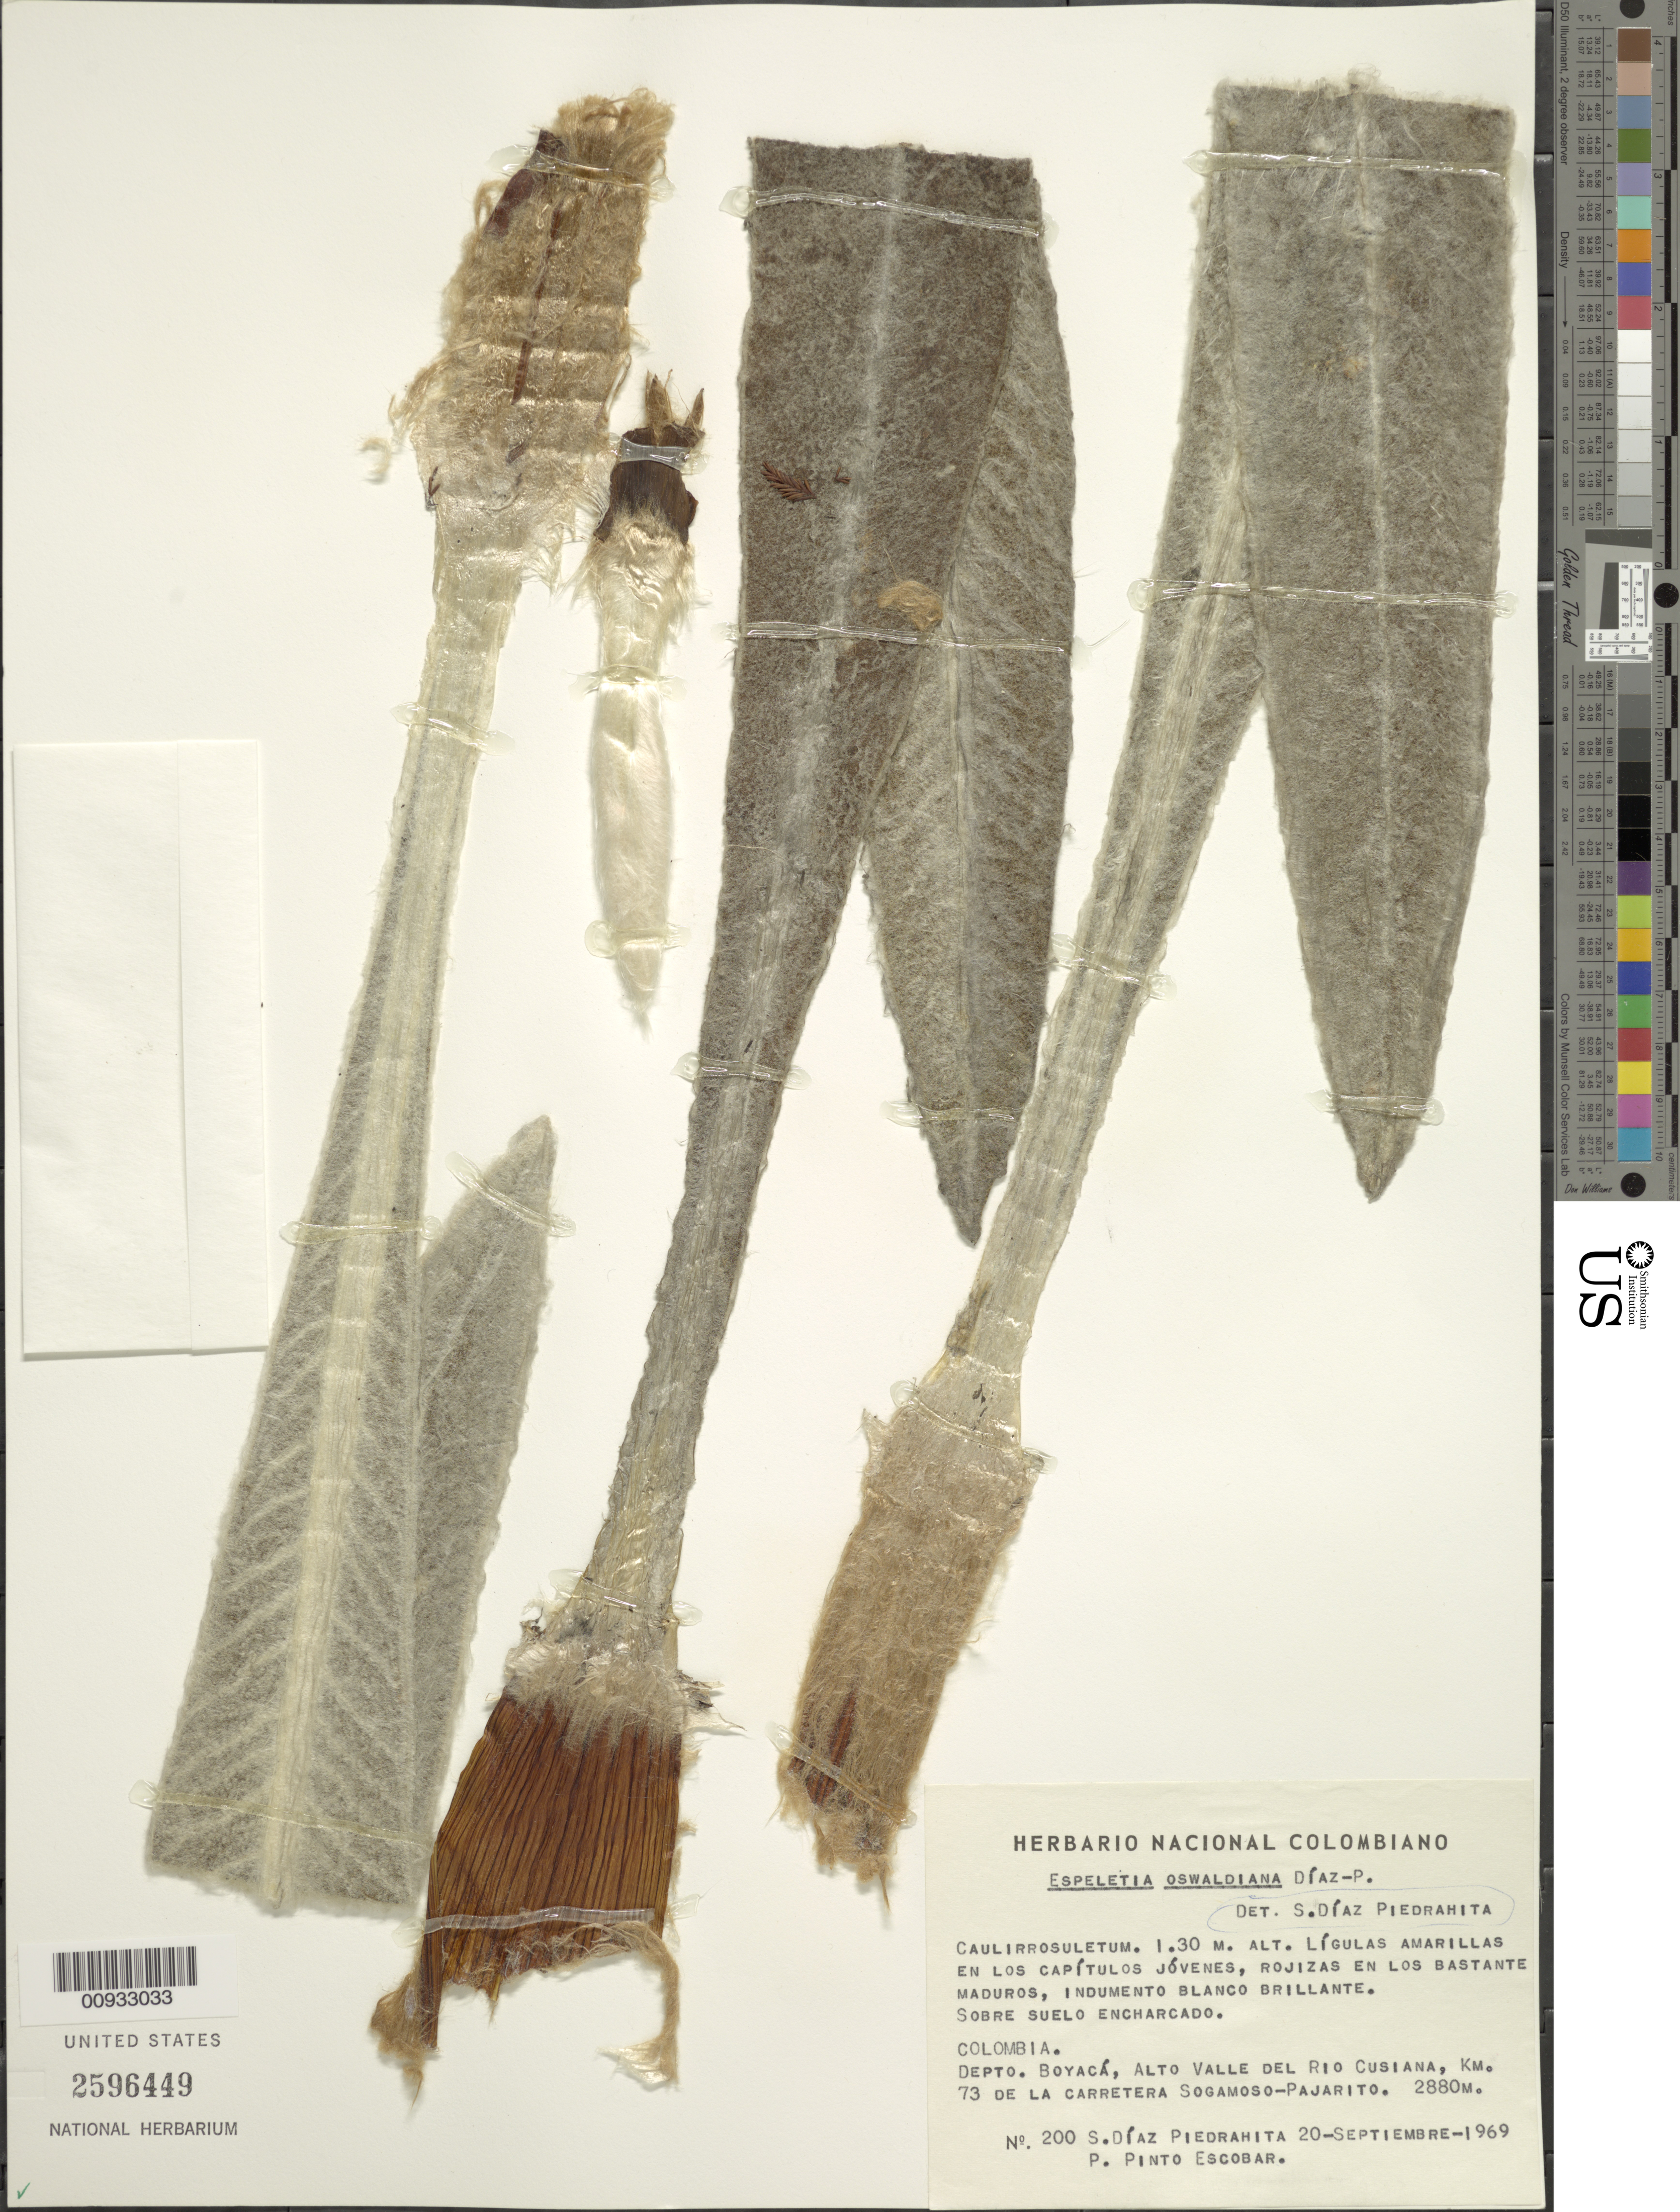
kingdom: Plantae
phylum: Tracheophyta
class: Magnoliopsida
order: Asterales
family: Asteraceae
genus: Espeletia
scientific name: Espeletia oswaldiana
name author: S. Díaz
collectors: S. Díaz Píedrahíta & P. Escobar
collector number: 200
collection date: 1969-09-20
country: Colombia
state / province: Boyacá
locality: Alto Valle del Rio Cusiana, km 73 de la carretera Sogamoso-Pajarito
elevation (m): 2880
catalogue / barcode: US 2596449